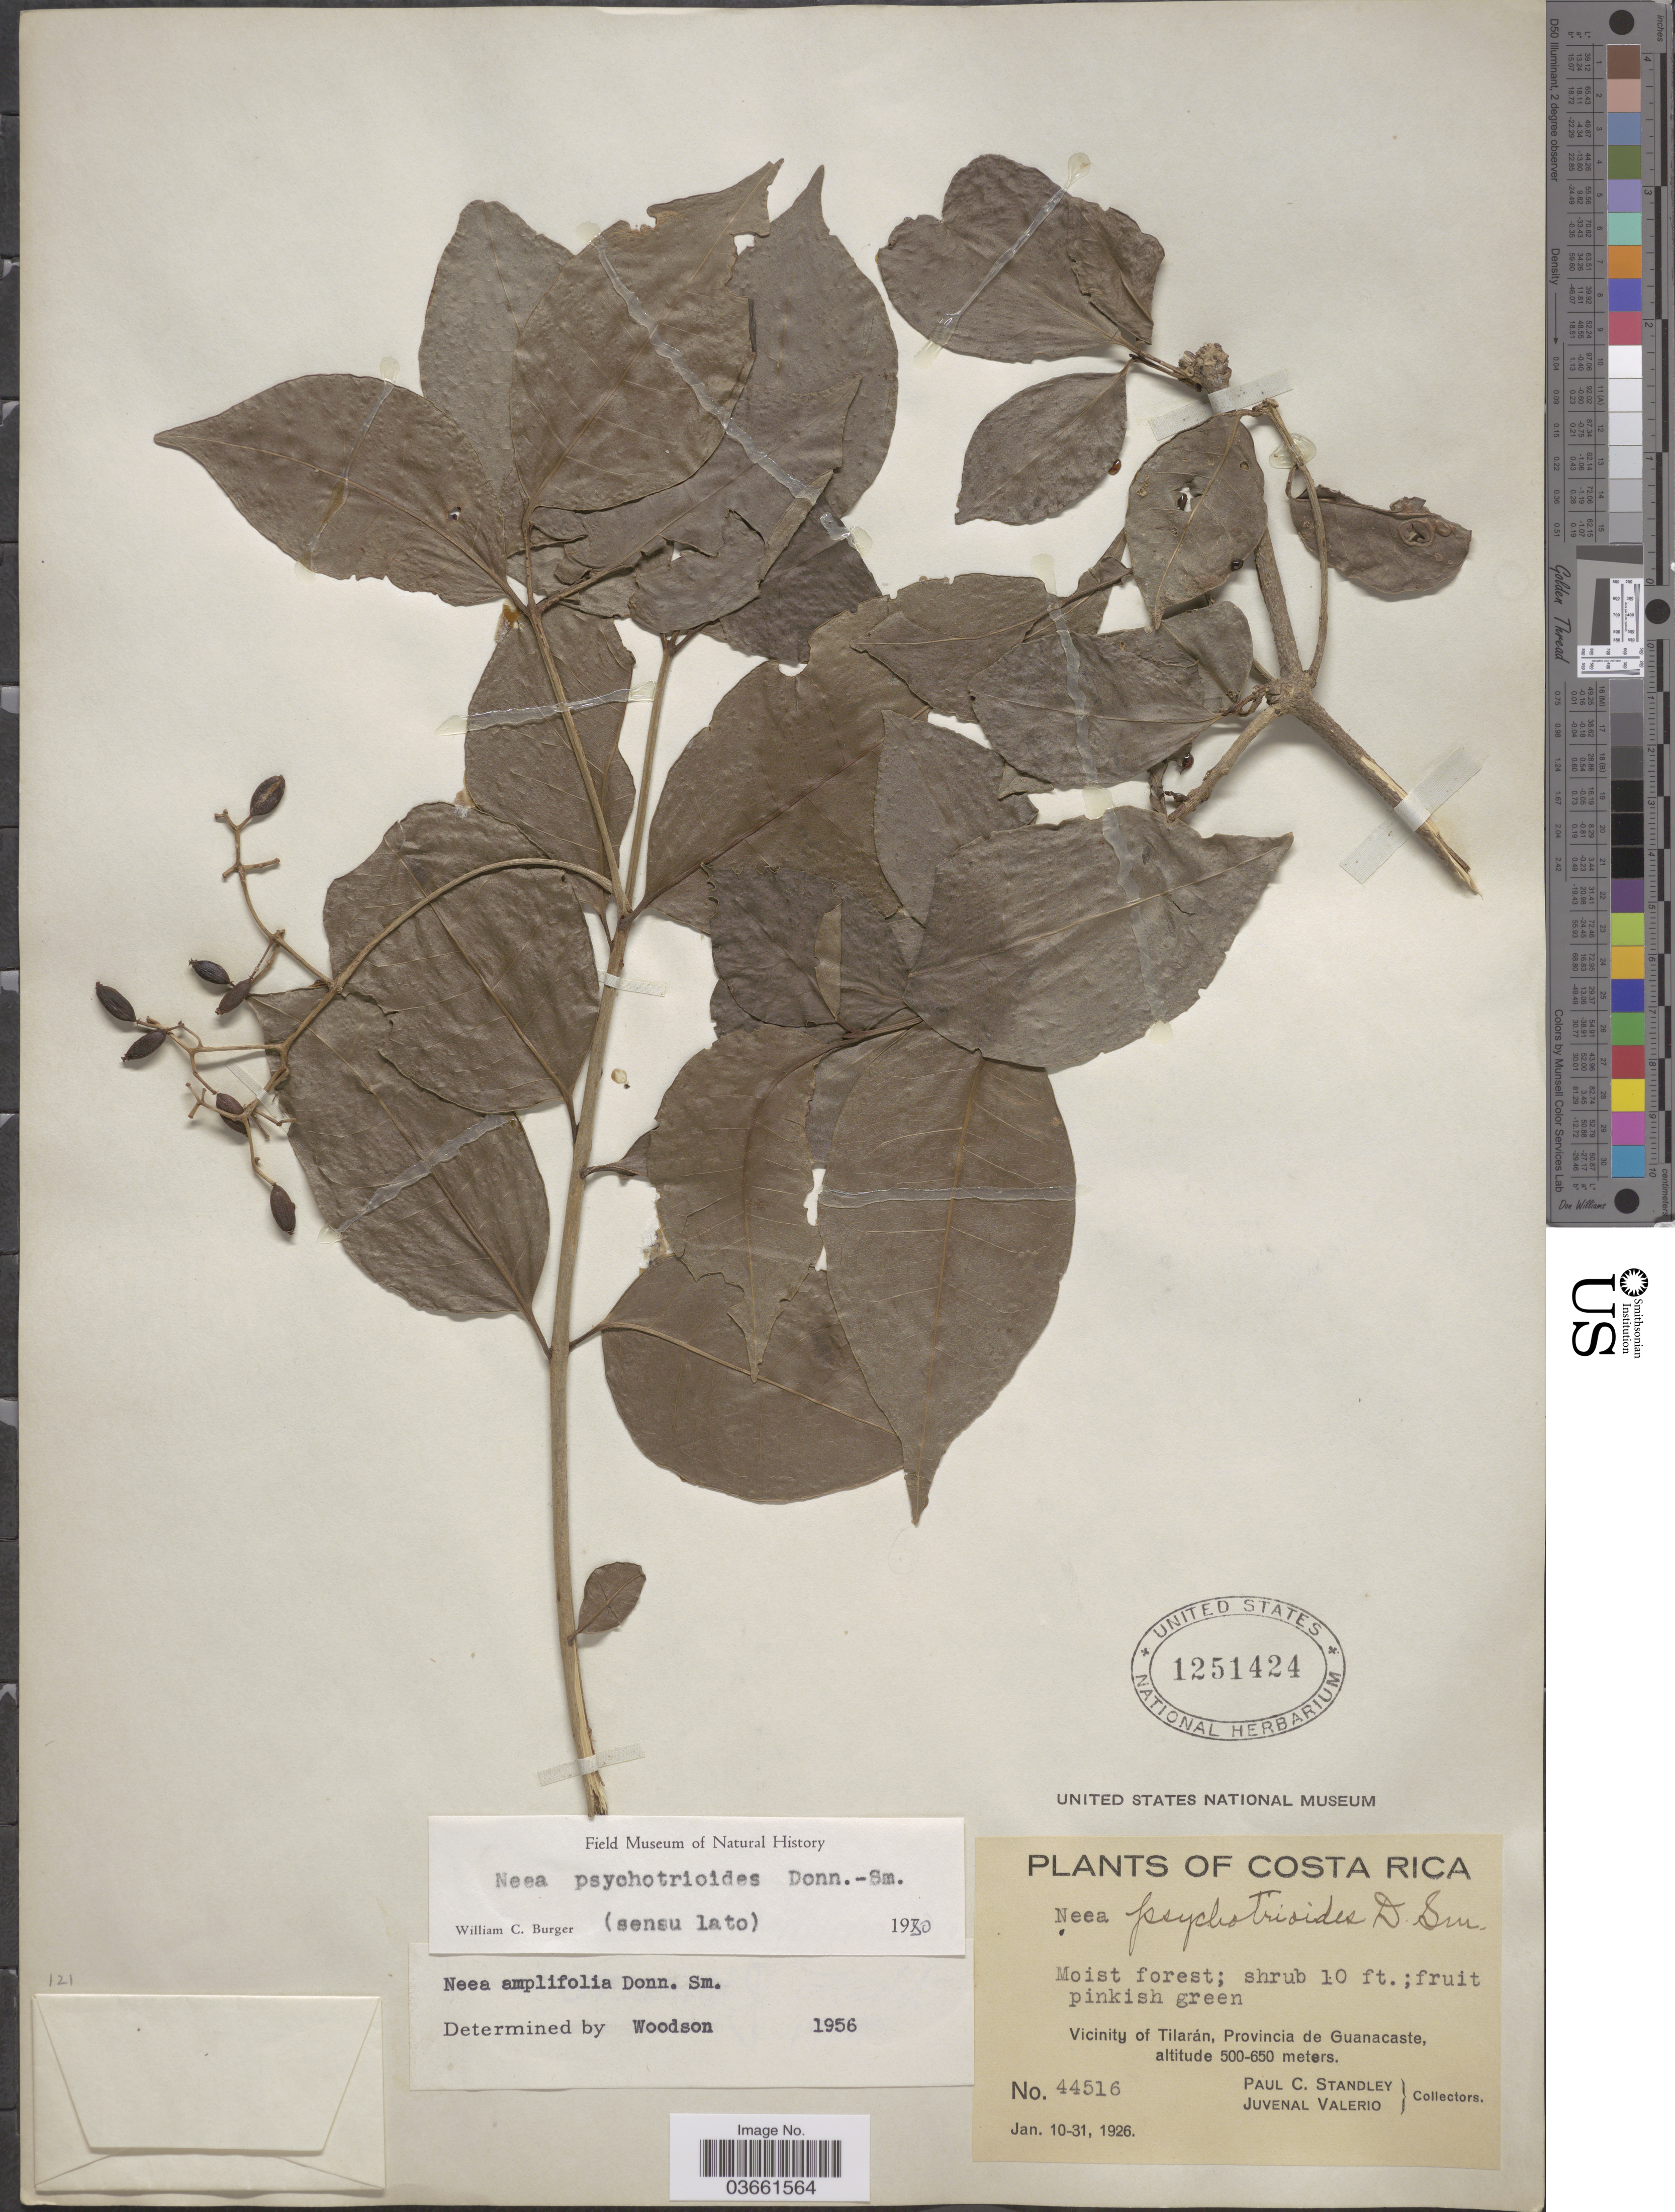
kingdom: Plantae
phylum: Tracheophyta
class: Magnoliopsida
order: Caryophyllales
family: Nyctaginaceae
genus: Neea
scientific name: Neea psychotrioides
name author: Donn. Sm.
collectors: P. C. Standley & J. Valerio R.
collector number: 44516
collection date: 1926-01-10/1926-01-31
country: Costa Rica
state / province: Guanacaste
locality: Vicinity of Tilarán.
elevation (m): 500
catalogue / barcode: US 1251424